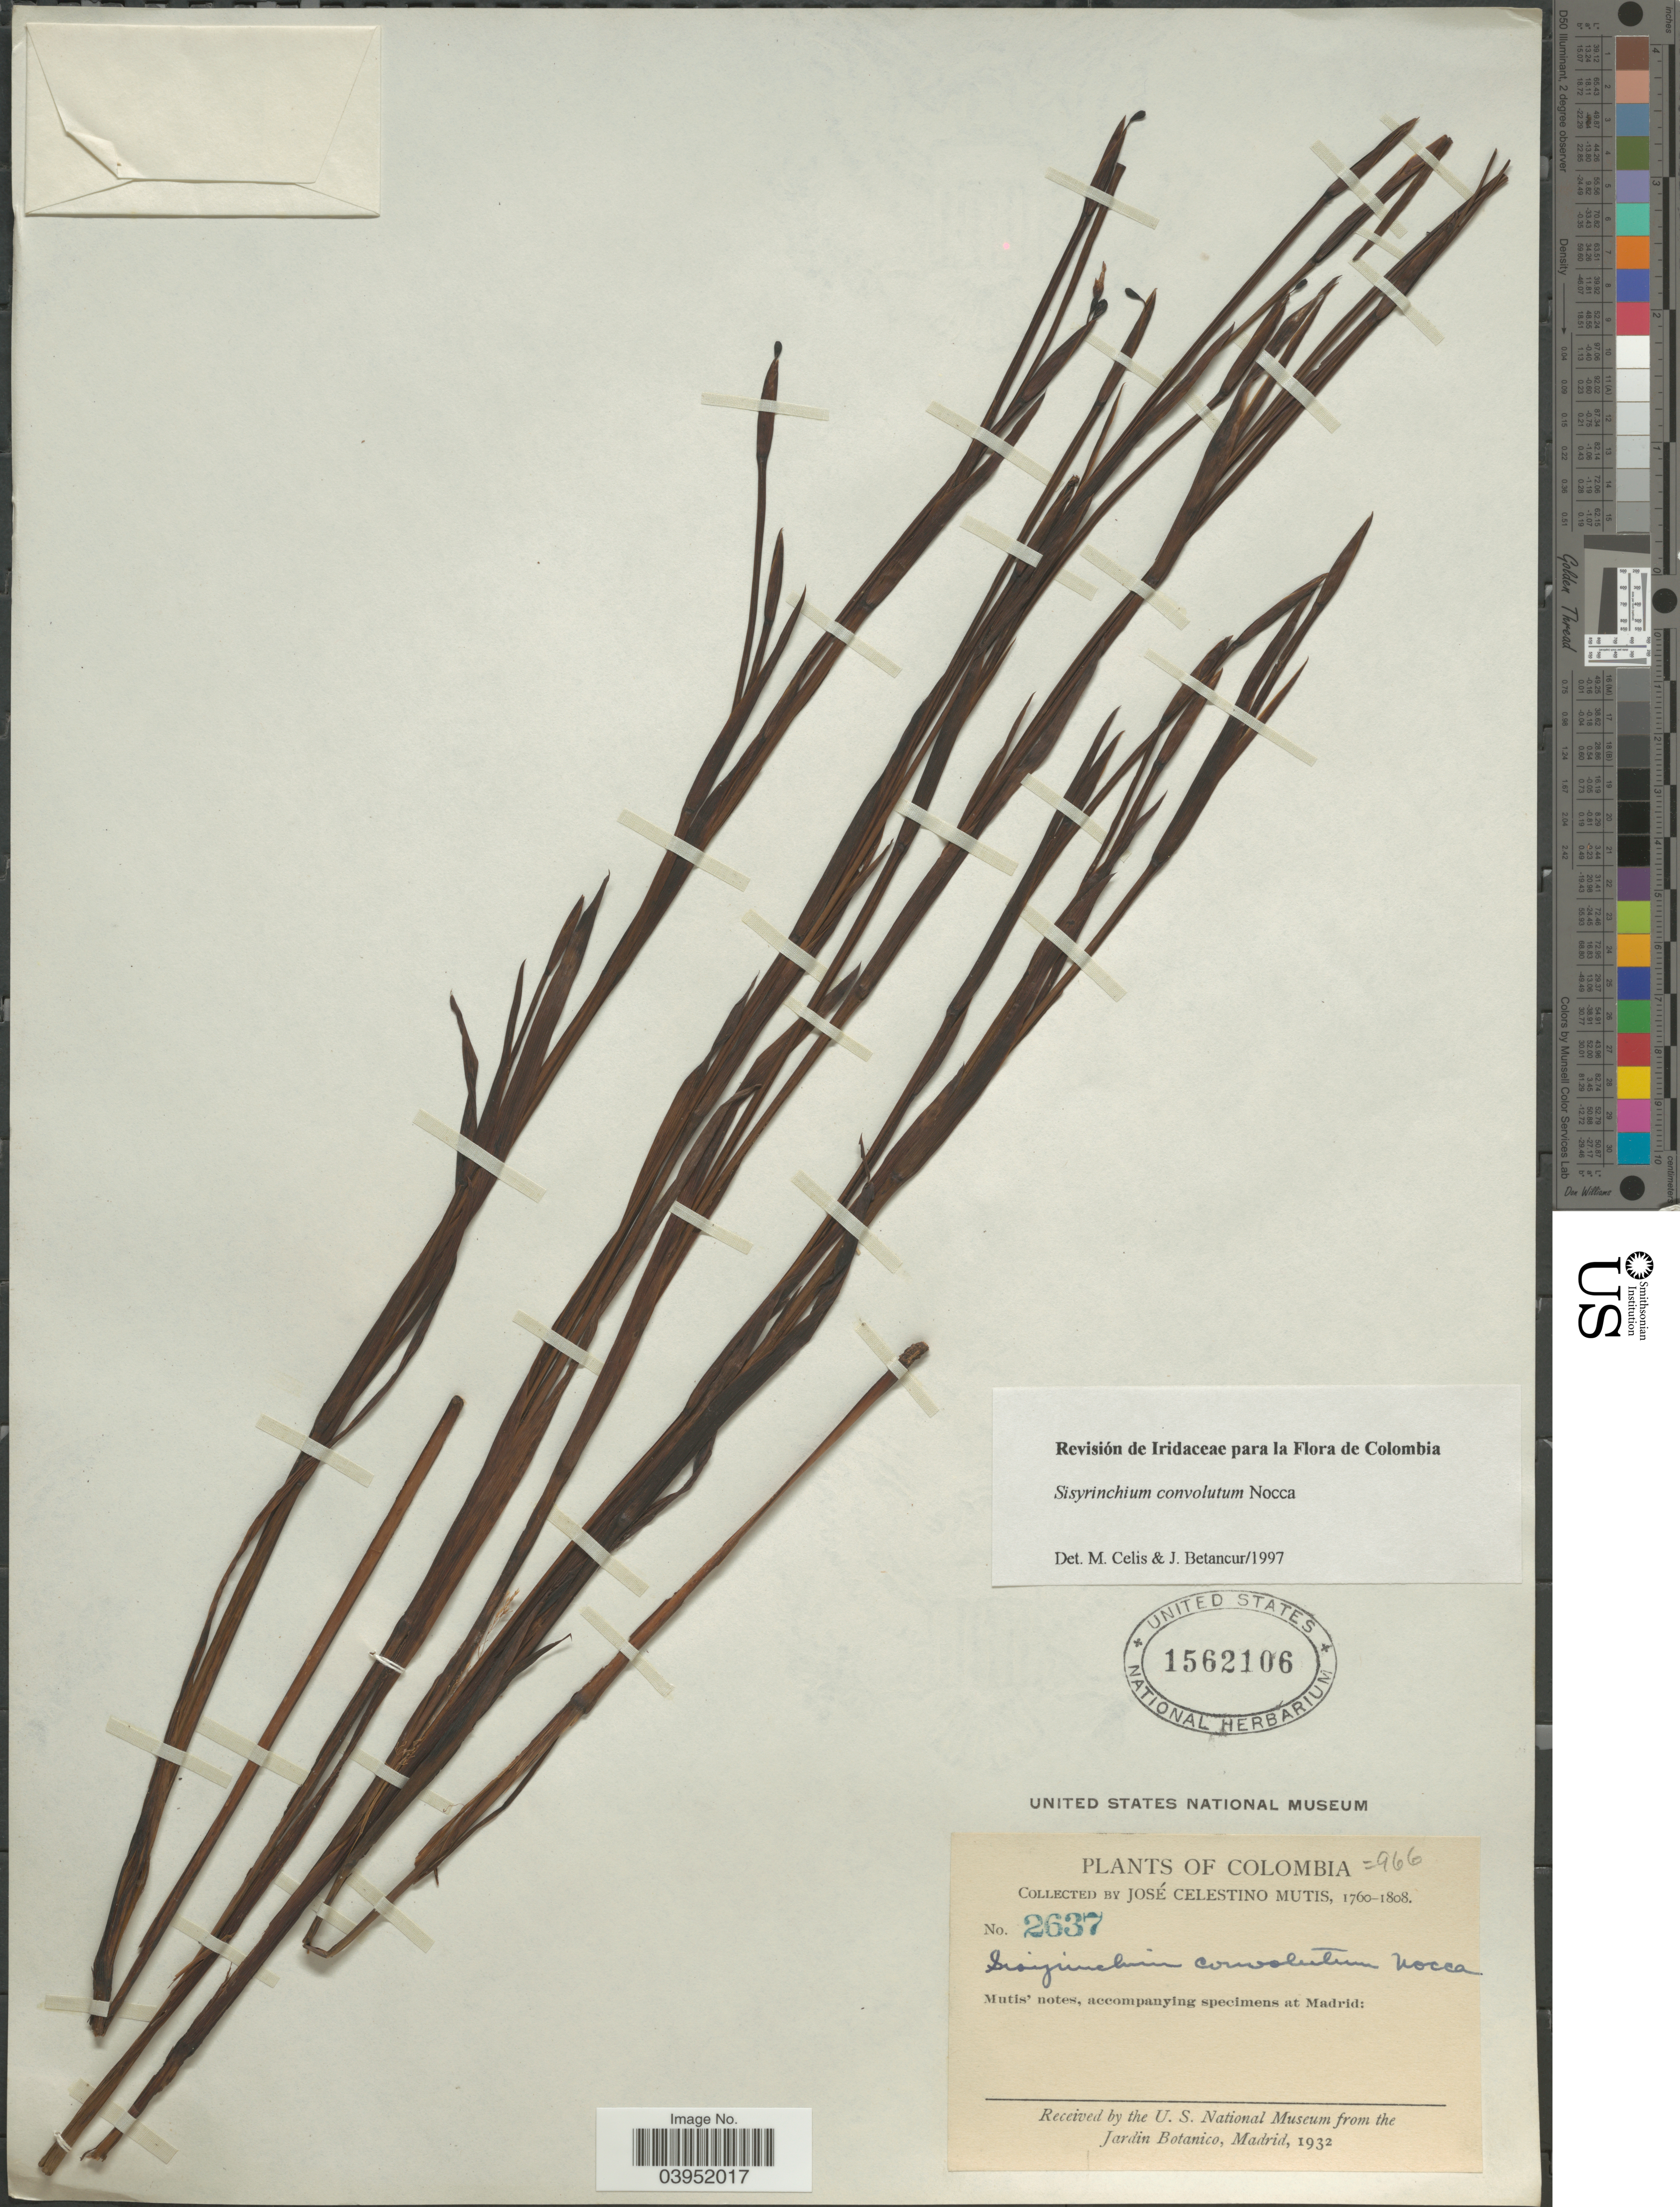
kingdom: Plantae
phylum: Tracheophyta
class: Liliopsida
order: Asparagales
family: Iridaceae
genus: Sisyrinchium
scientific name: Sisyrinchium convolutum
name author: Nocca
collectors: J. C. B. Mutis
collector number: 2637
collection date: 1760/1808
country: Colombia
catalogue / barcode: US 1562106